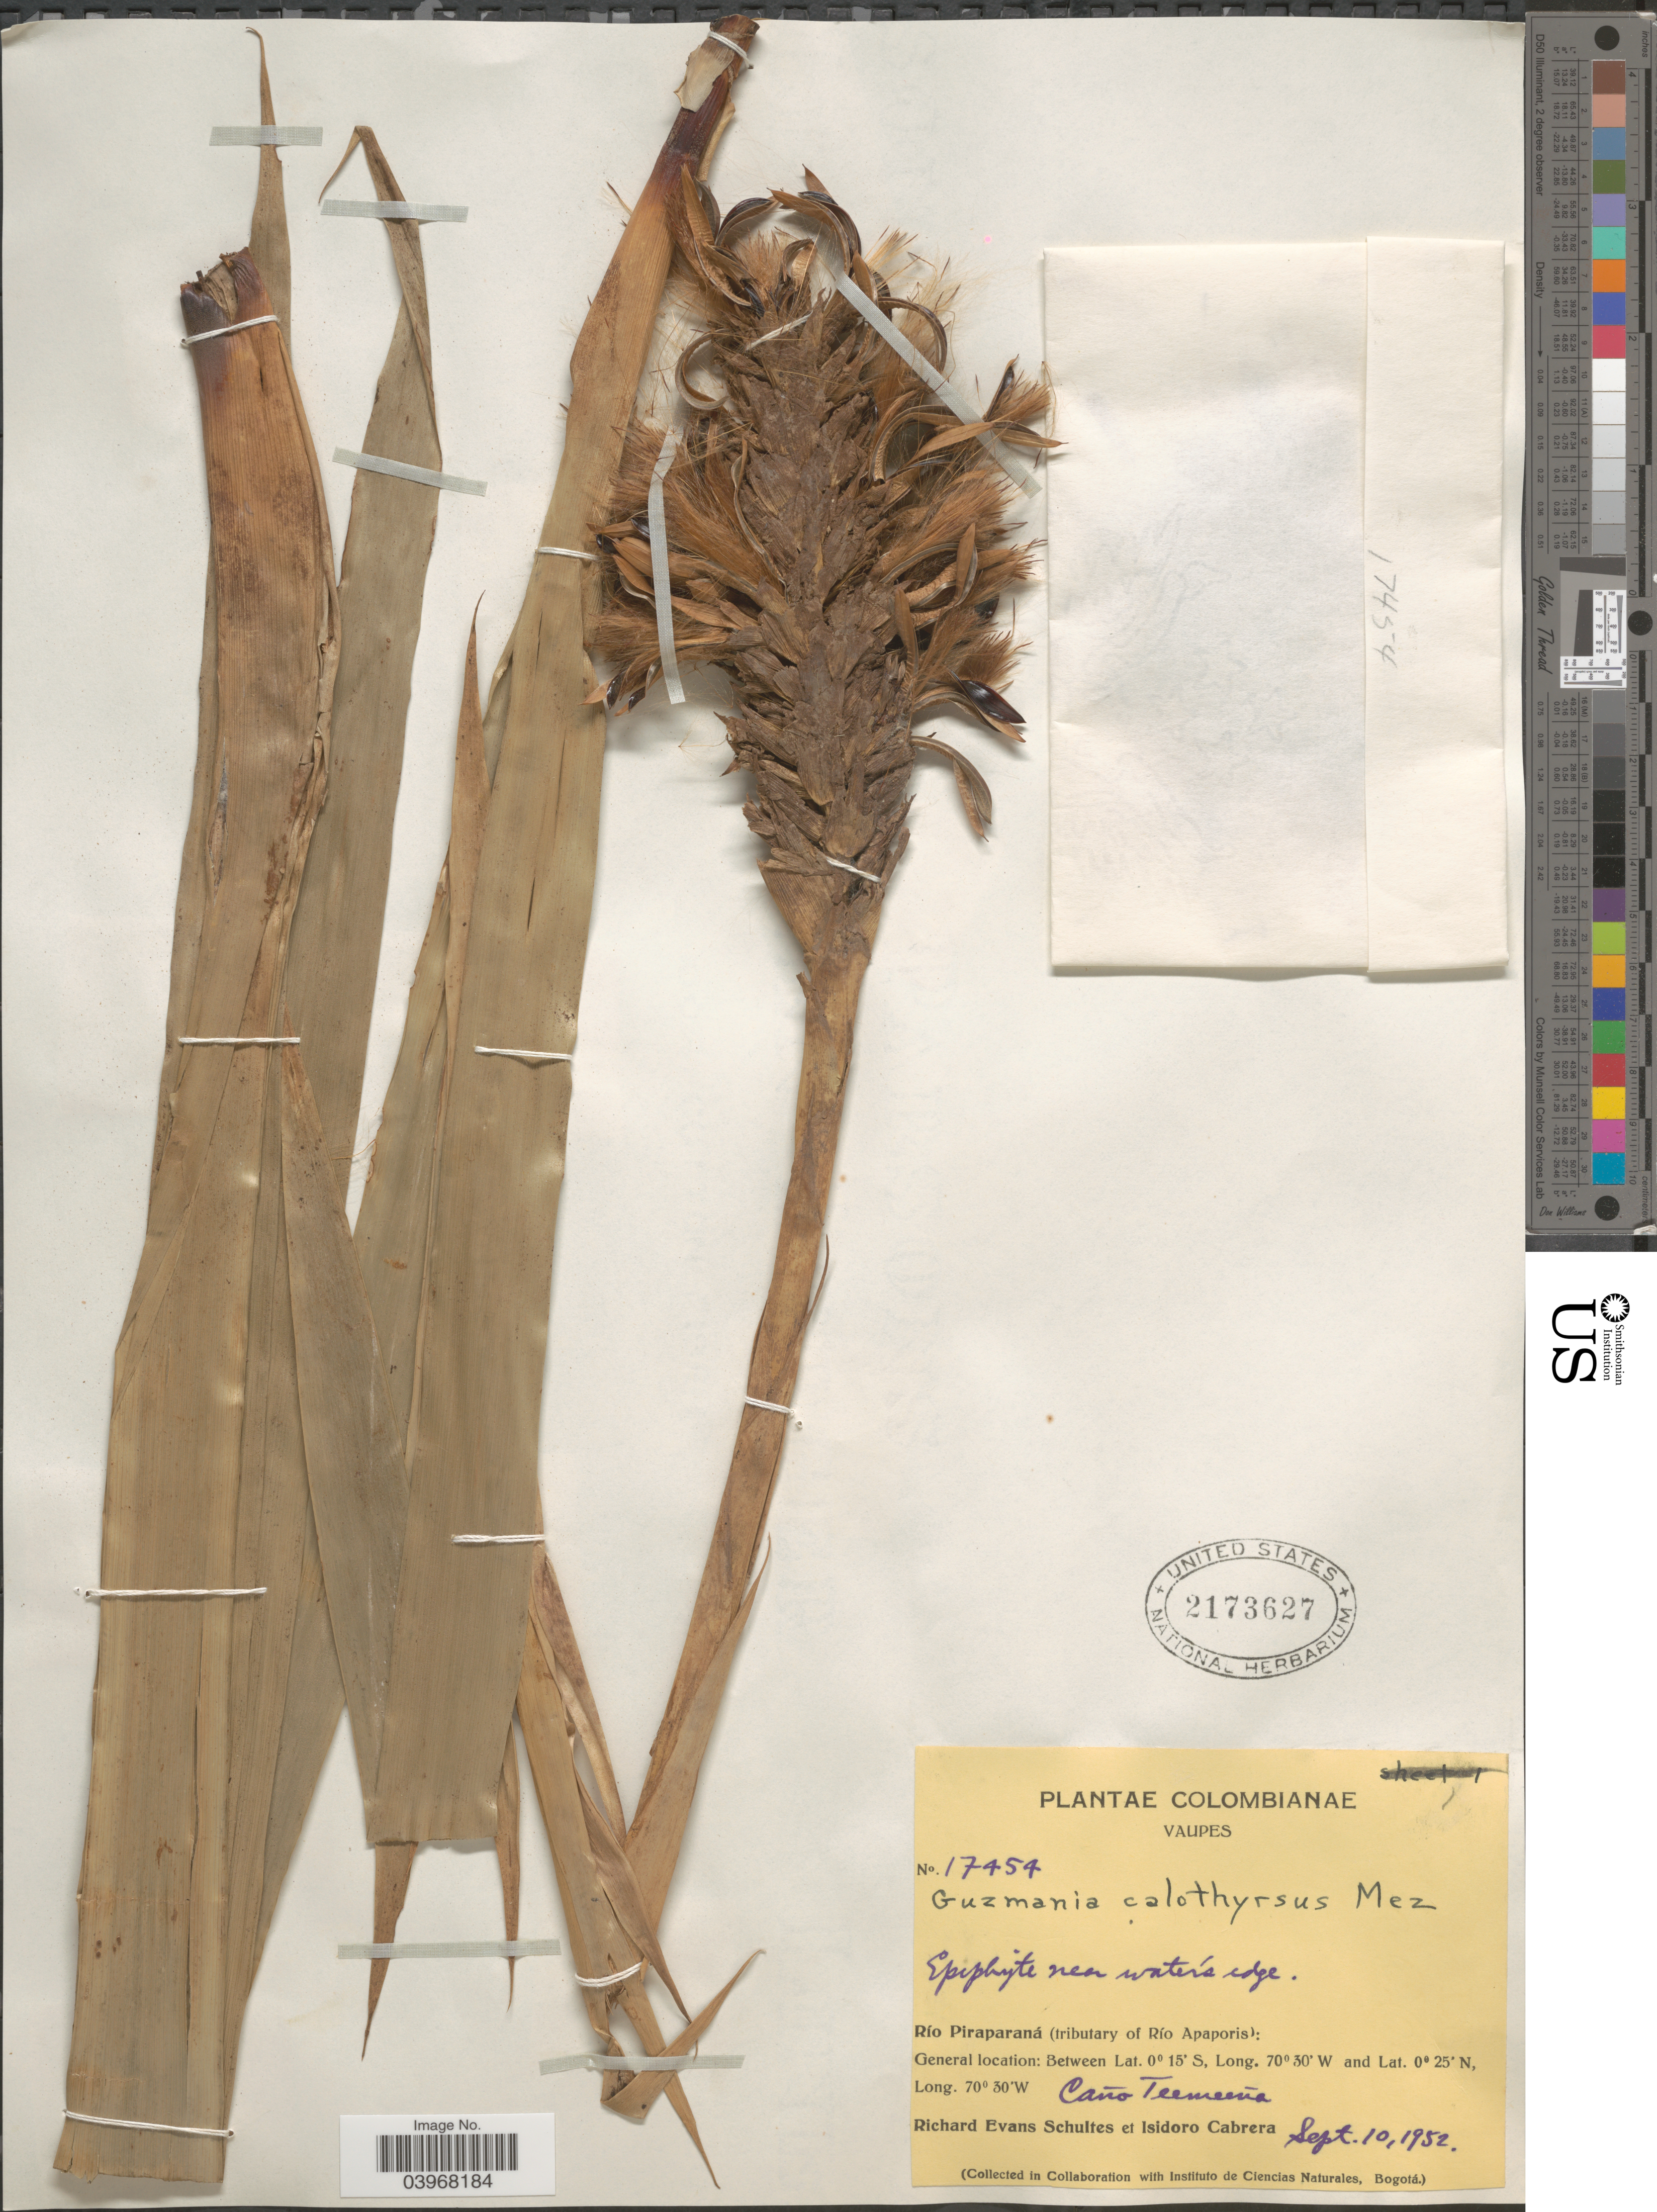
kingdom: Plantae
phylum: Tracheophyta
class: Liliopsida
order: Poales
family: Bromeliaceae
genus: Guzmania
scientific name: Guzmania calothyrsus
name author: Mez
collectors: R. E. Schultes & I. Cabrera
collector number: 17454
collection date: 1952-09-10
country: Colombia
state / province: Vaupés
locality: Río Piraparaná (tributary of Río Apaporis): Caño Teemeeña.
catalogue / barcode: US 2173627